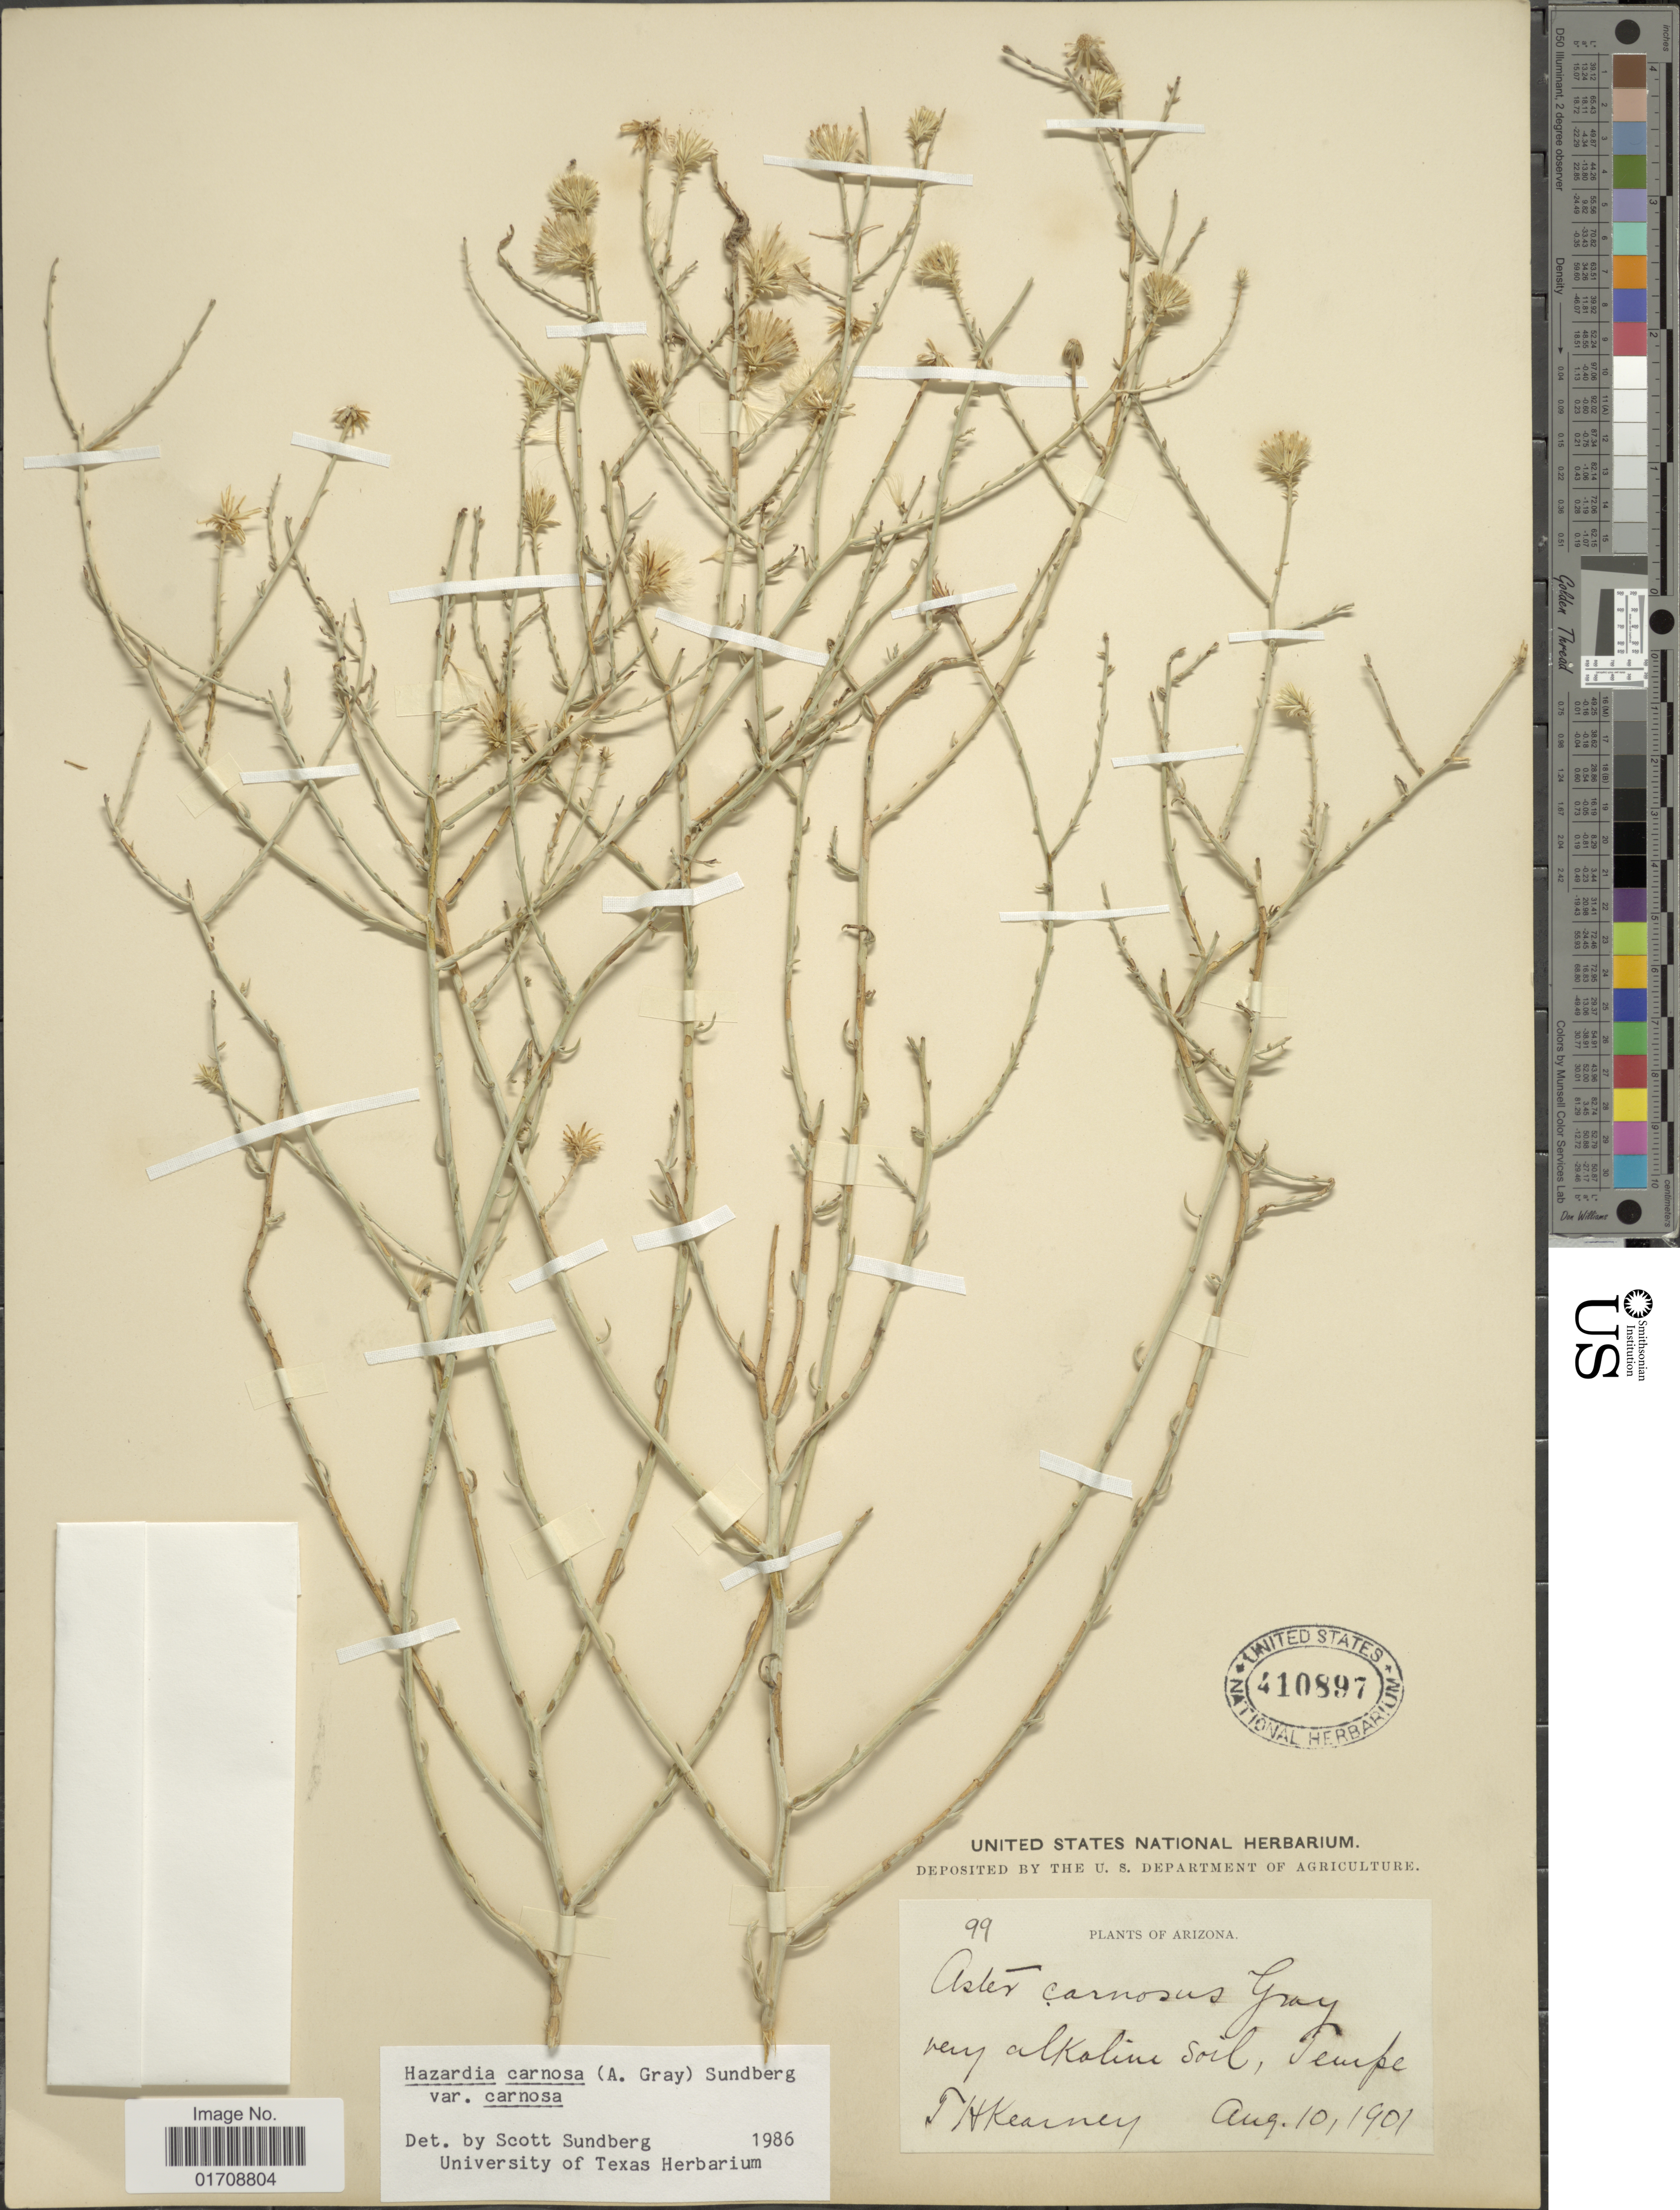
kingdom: Plantae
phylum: Tracheophyta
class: Magnoliopsida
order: Asterales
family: Asteraceae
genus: Machaeranthera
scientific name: Machaeranthera carnosa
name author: (A. Gray) G.L. Nesom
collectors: T. H. Kearney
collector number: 99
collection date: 1901-08-10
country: United States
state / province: Arizona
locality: Alkaline soil, Tempe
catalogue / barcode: US 410897